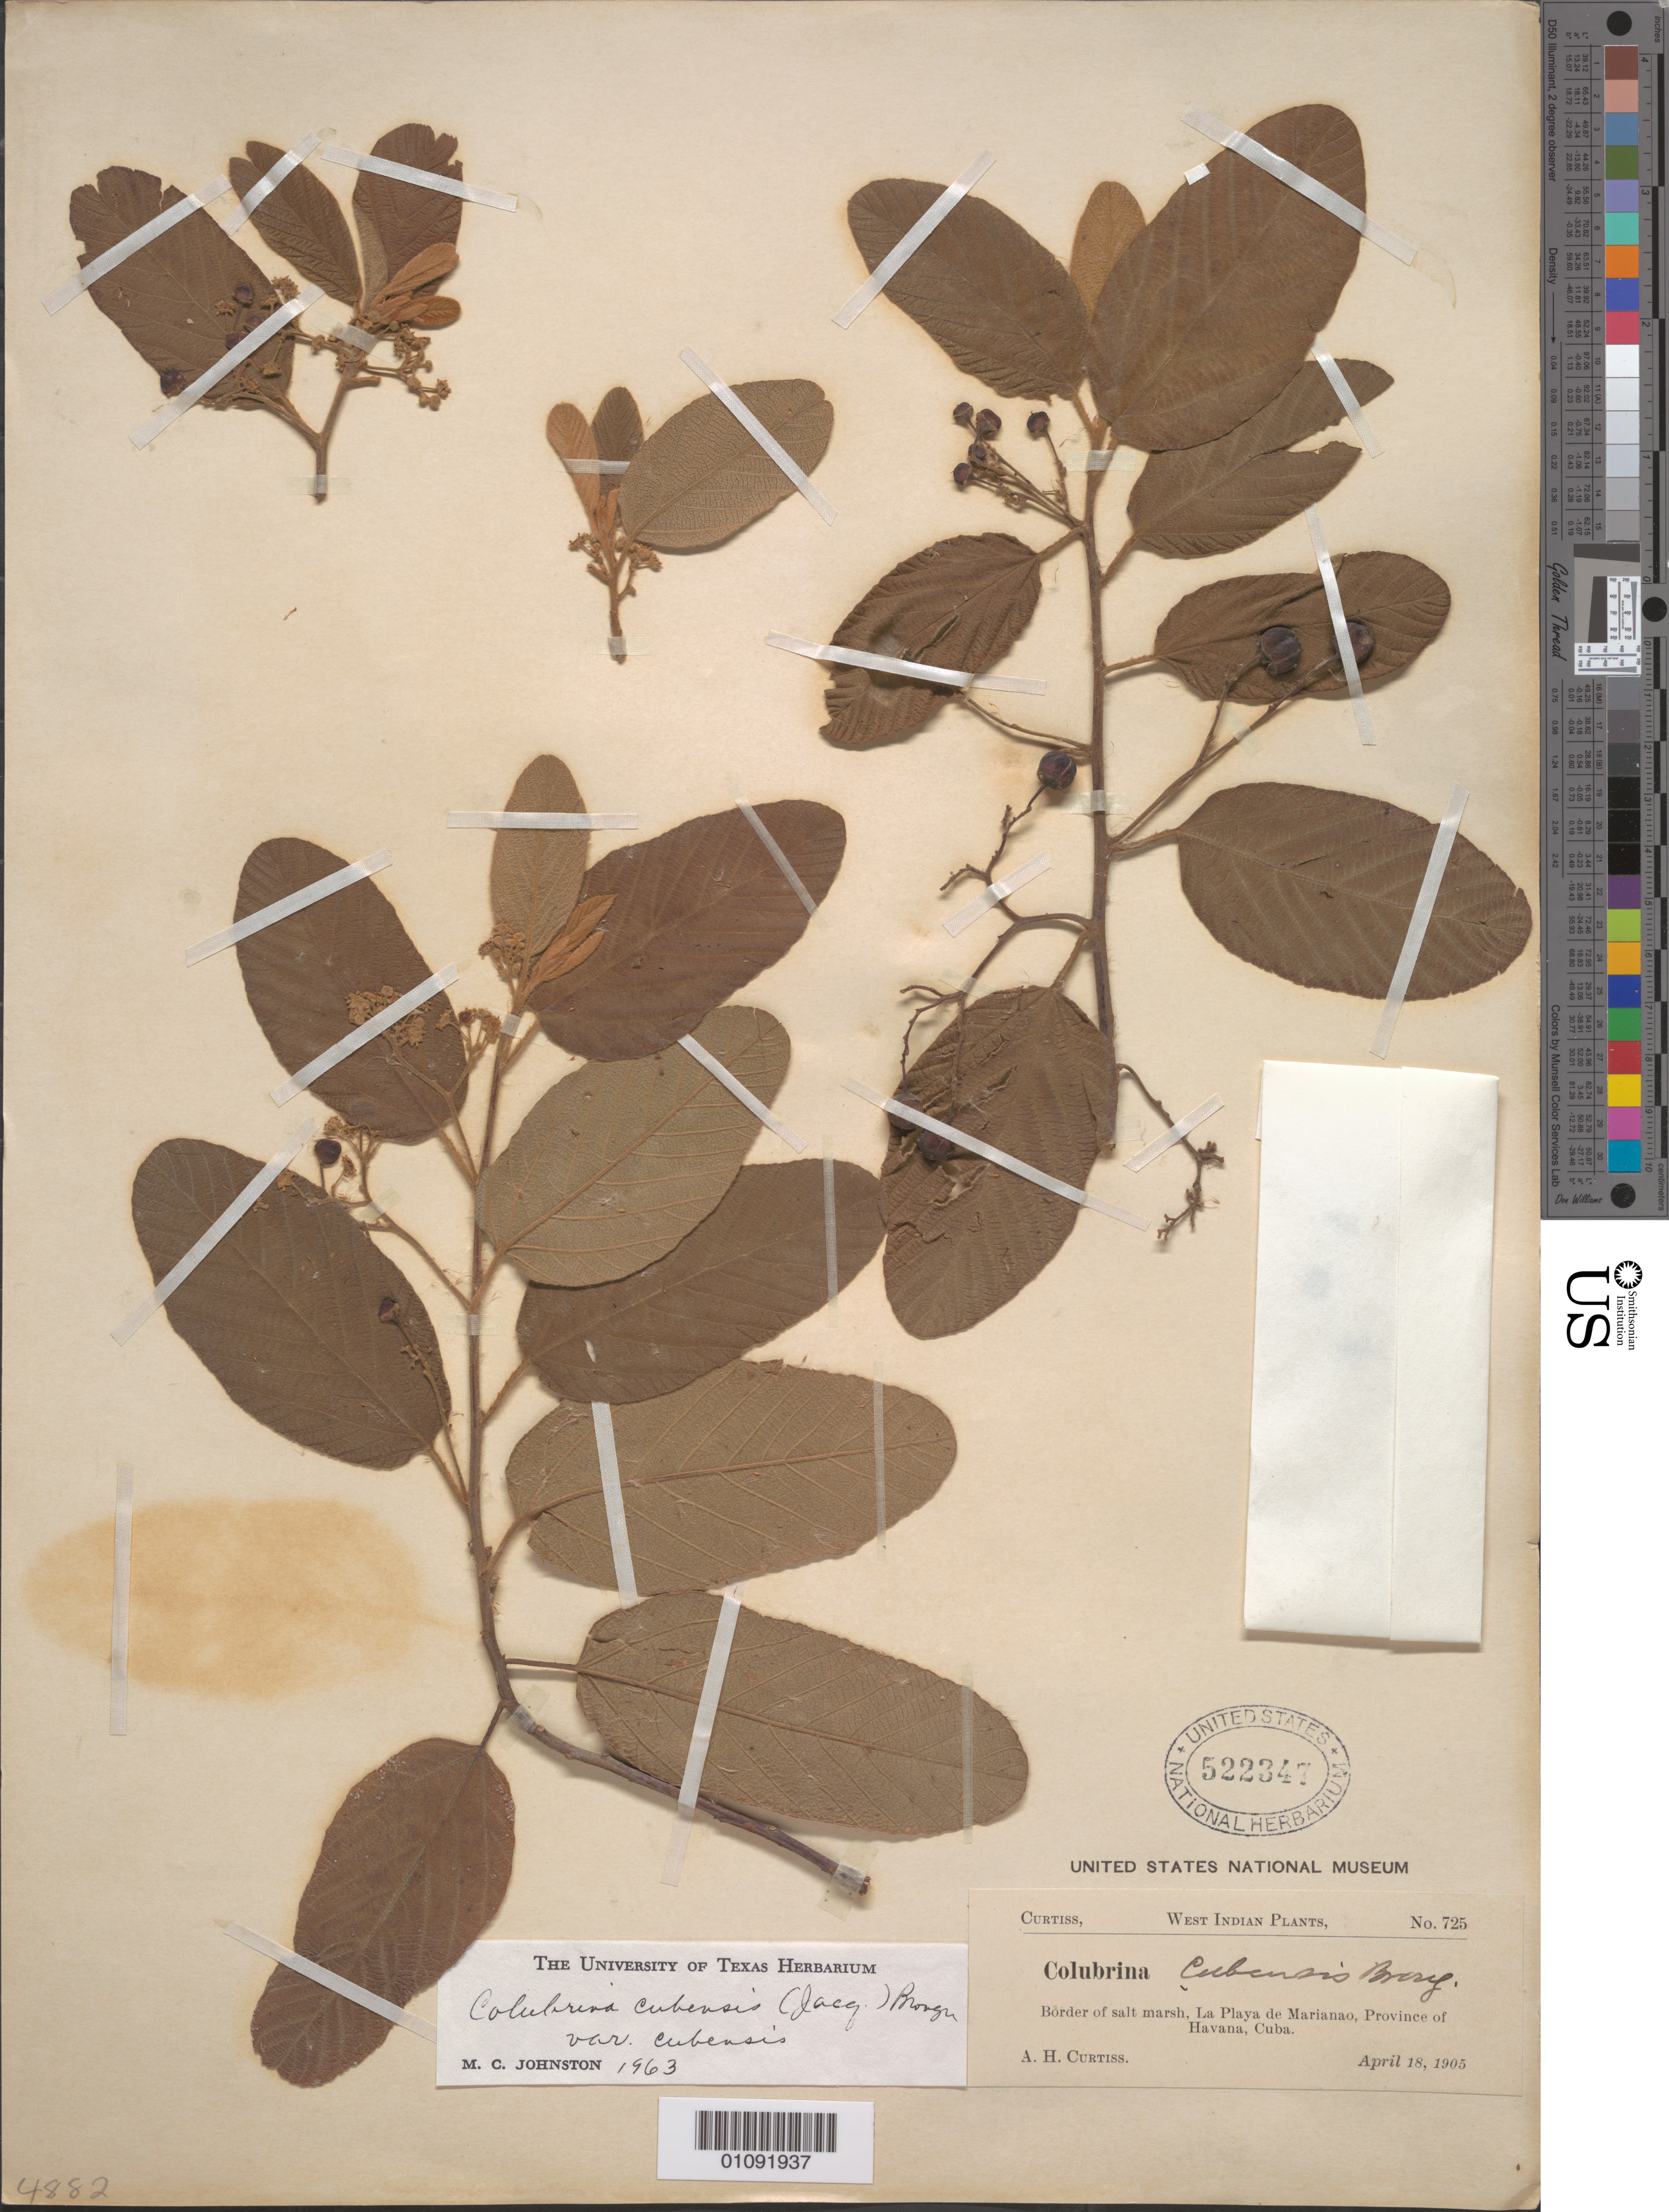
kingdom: Plantae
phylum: Tracheophyta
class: Magnoliopsida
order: Rosales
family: Rhamnaceae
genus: Colubrina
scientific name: Colubrina cubensis var. cubensis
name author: (Jacq.) Brongn.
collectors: A. H. Curtiss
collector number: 725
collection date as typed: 18 Apr 1905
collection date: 1905-04-18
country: Cuba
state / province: La Habana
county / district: Municipio Playa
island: Cuba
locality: Border of salt marsh, La Playa de Marianao, Province of Havana Cuba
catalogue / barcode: US 522347